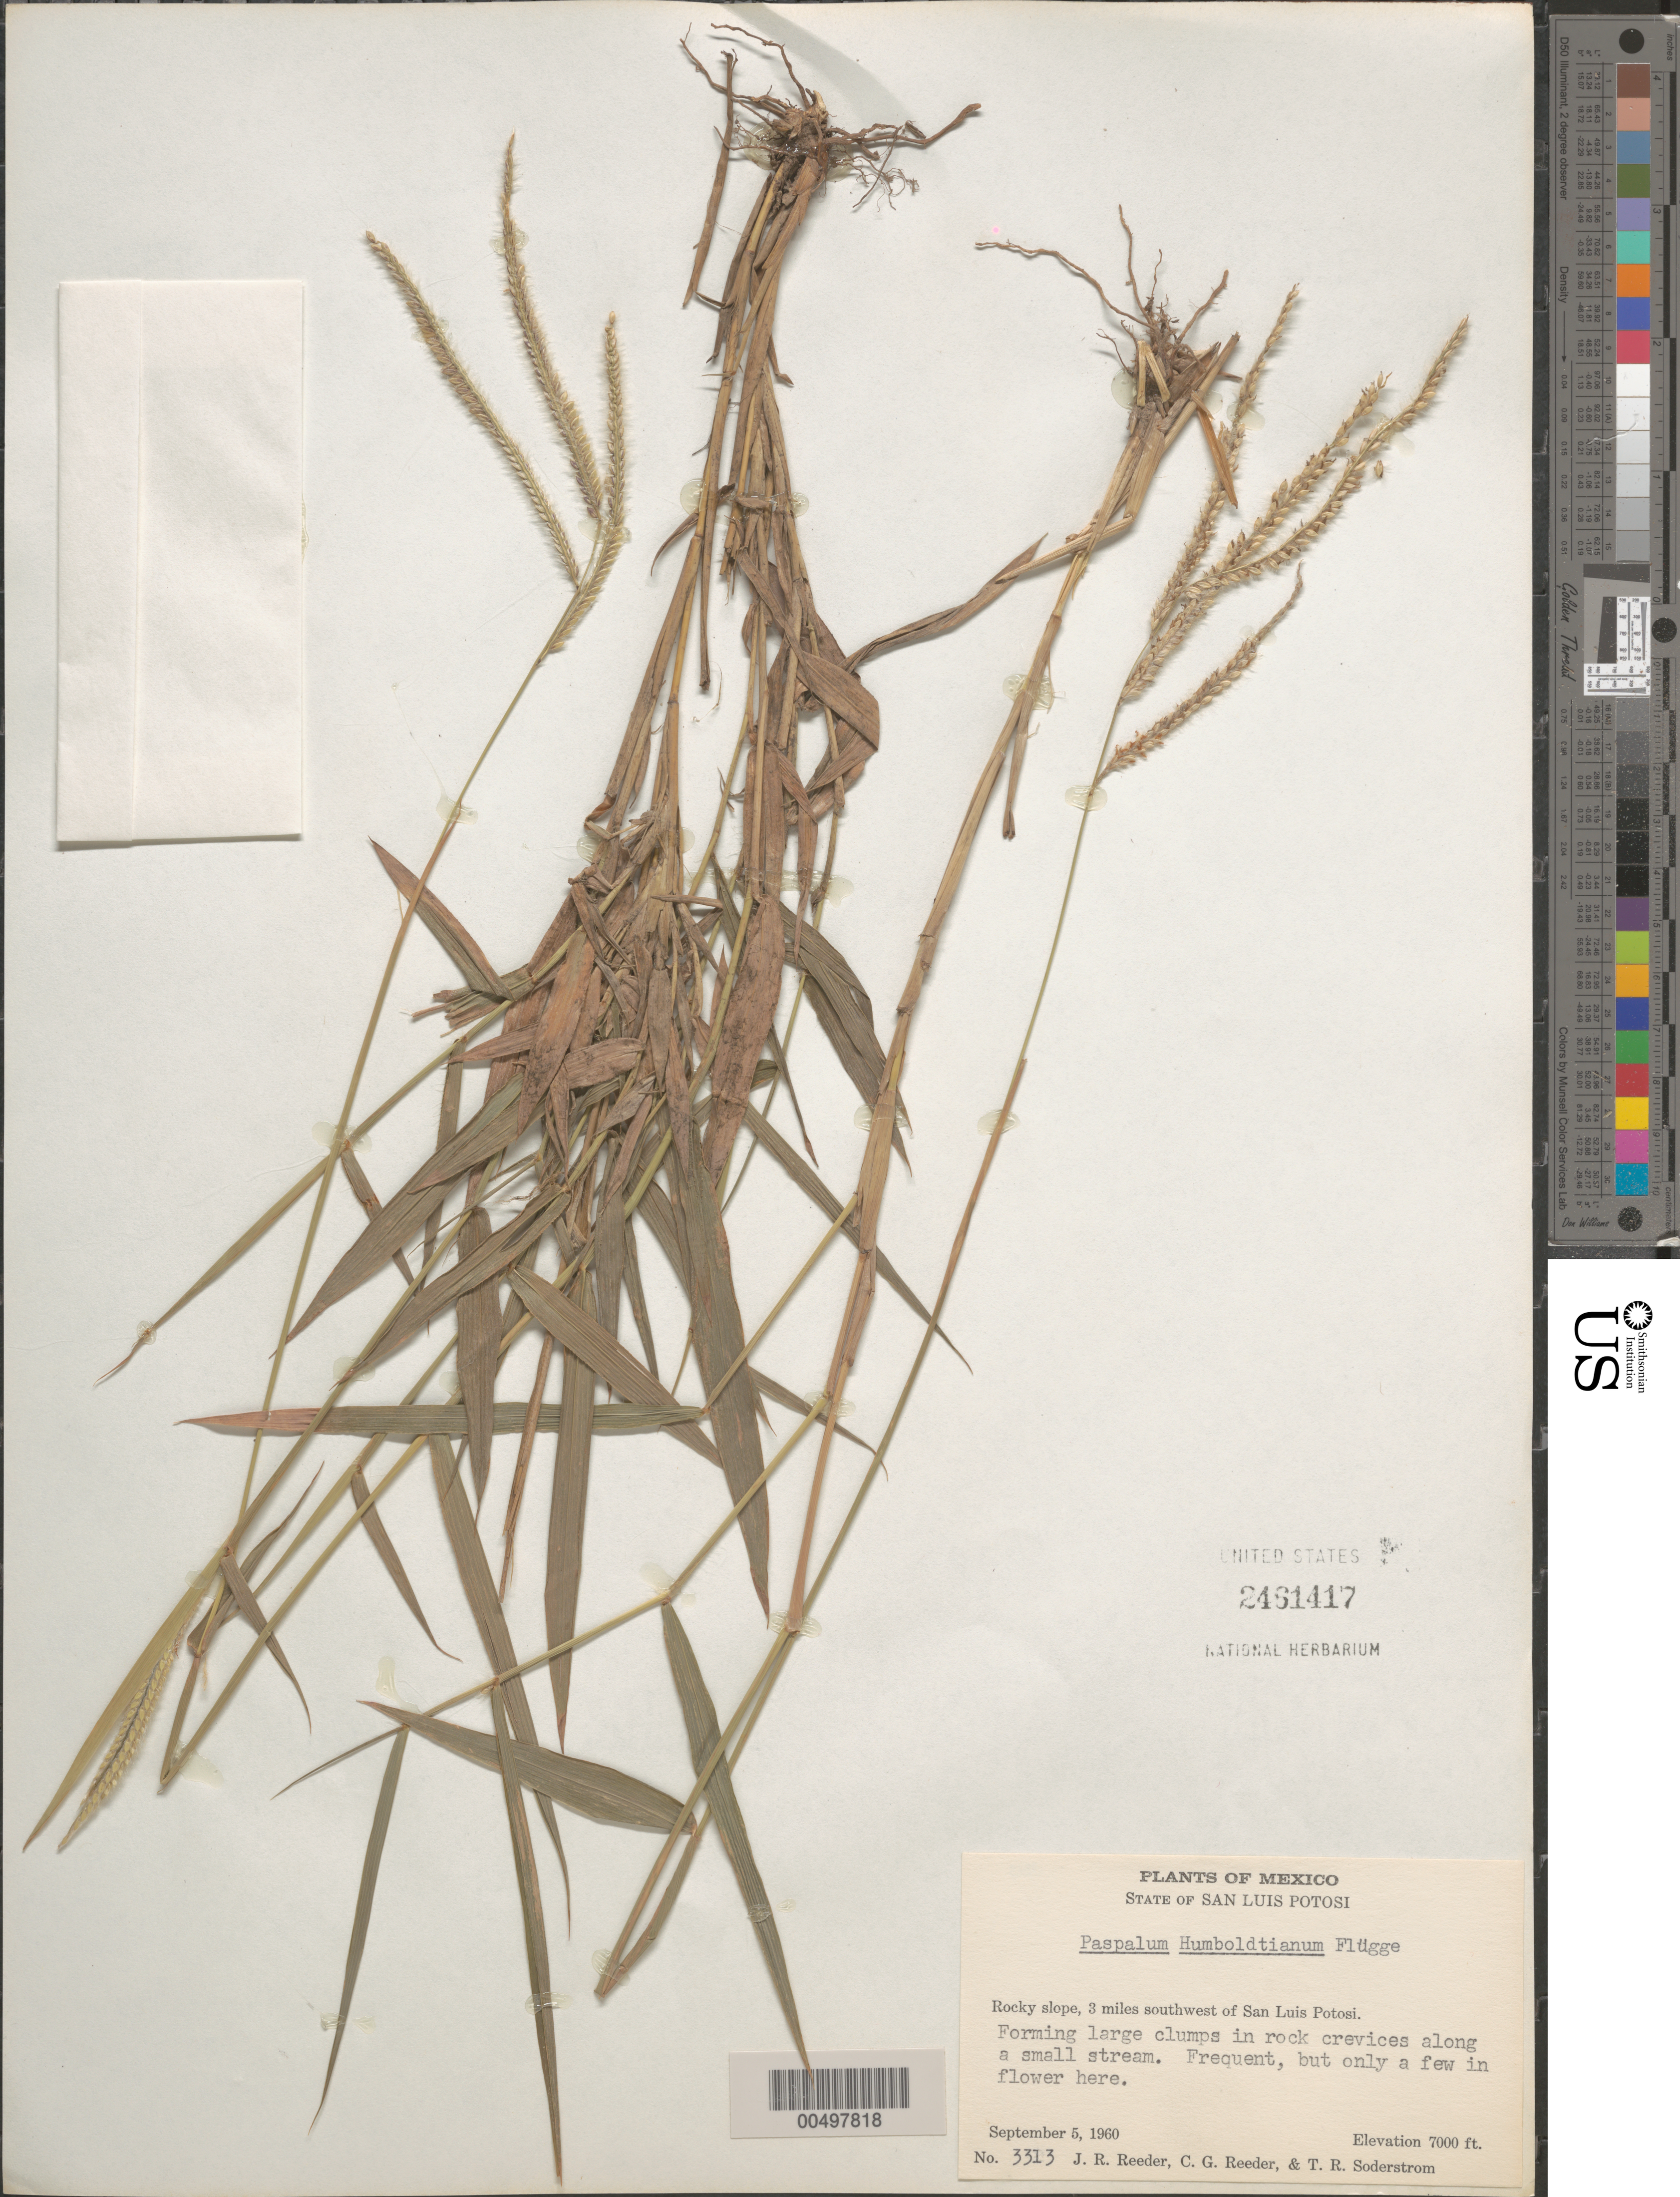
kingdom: Plantae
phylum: Tracheophyta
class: Liliopsida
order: Poales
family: Poaceae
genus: Paspalum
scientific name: Paspalum humboldtianum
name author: Flüggé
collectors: J. R. Reeder, C. G. Reeder & T. R. Soderstrom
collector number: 3313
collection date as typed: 5 Sep 1960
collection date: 1960-09-05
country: Mexico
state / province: San Luis Potosi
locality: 3 mi SW of San Luis Potosi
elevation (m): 2134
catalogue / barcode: US 2461417